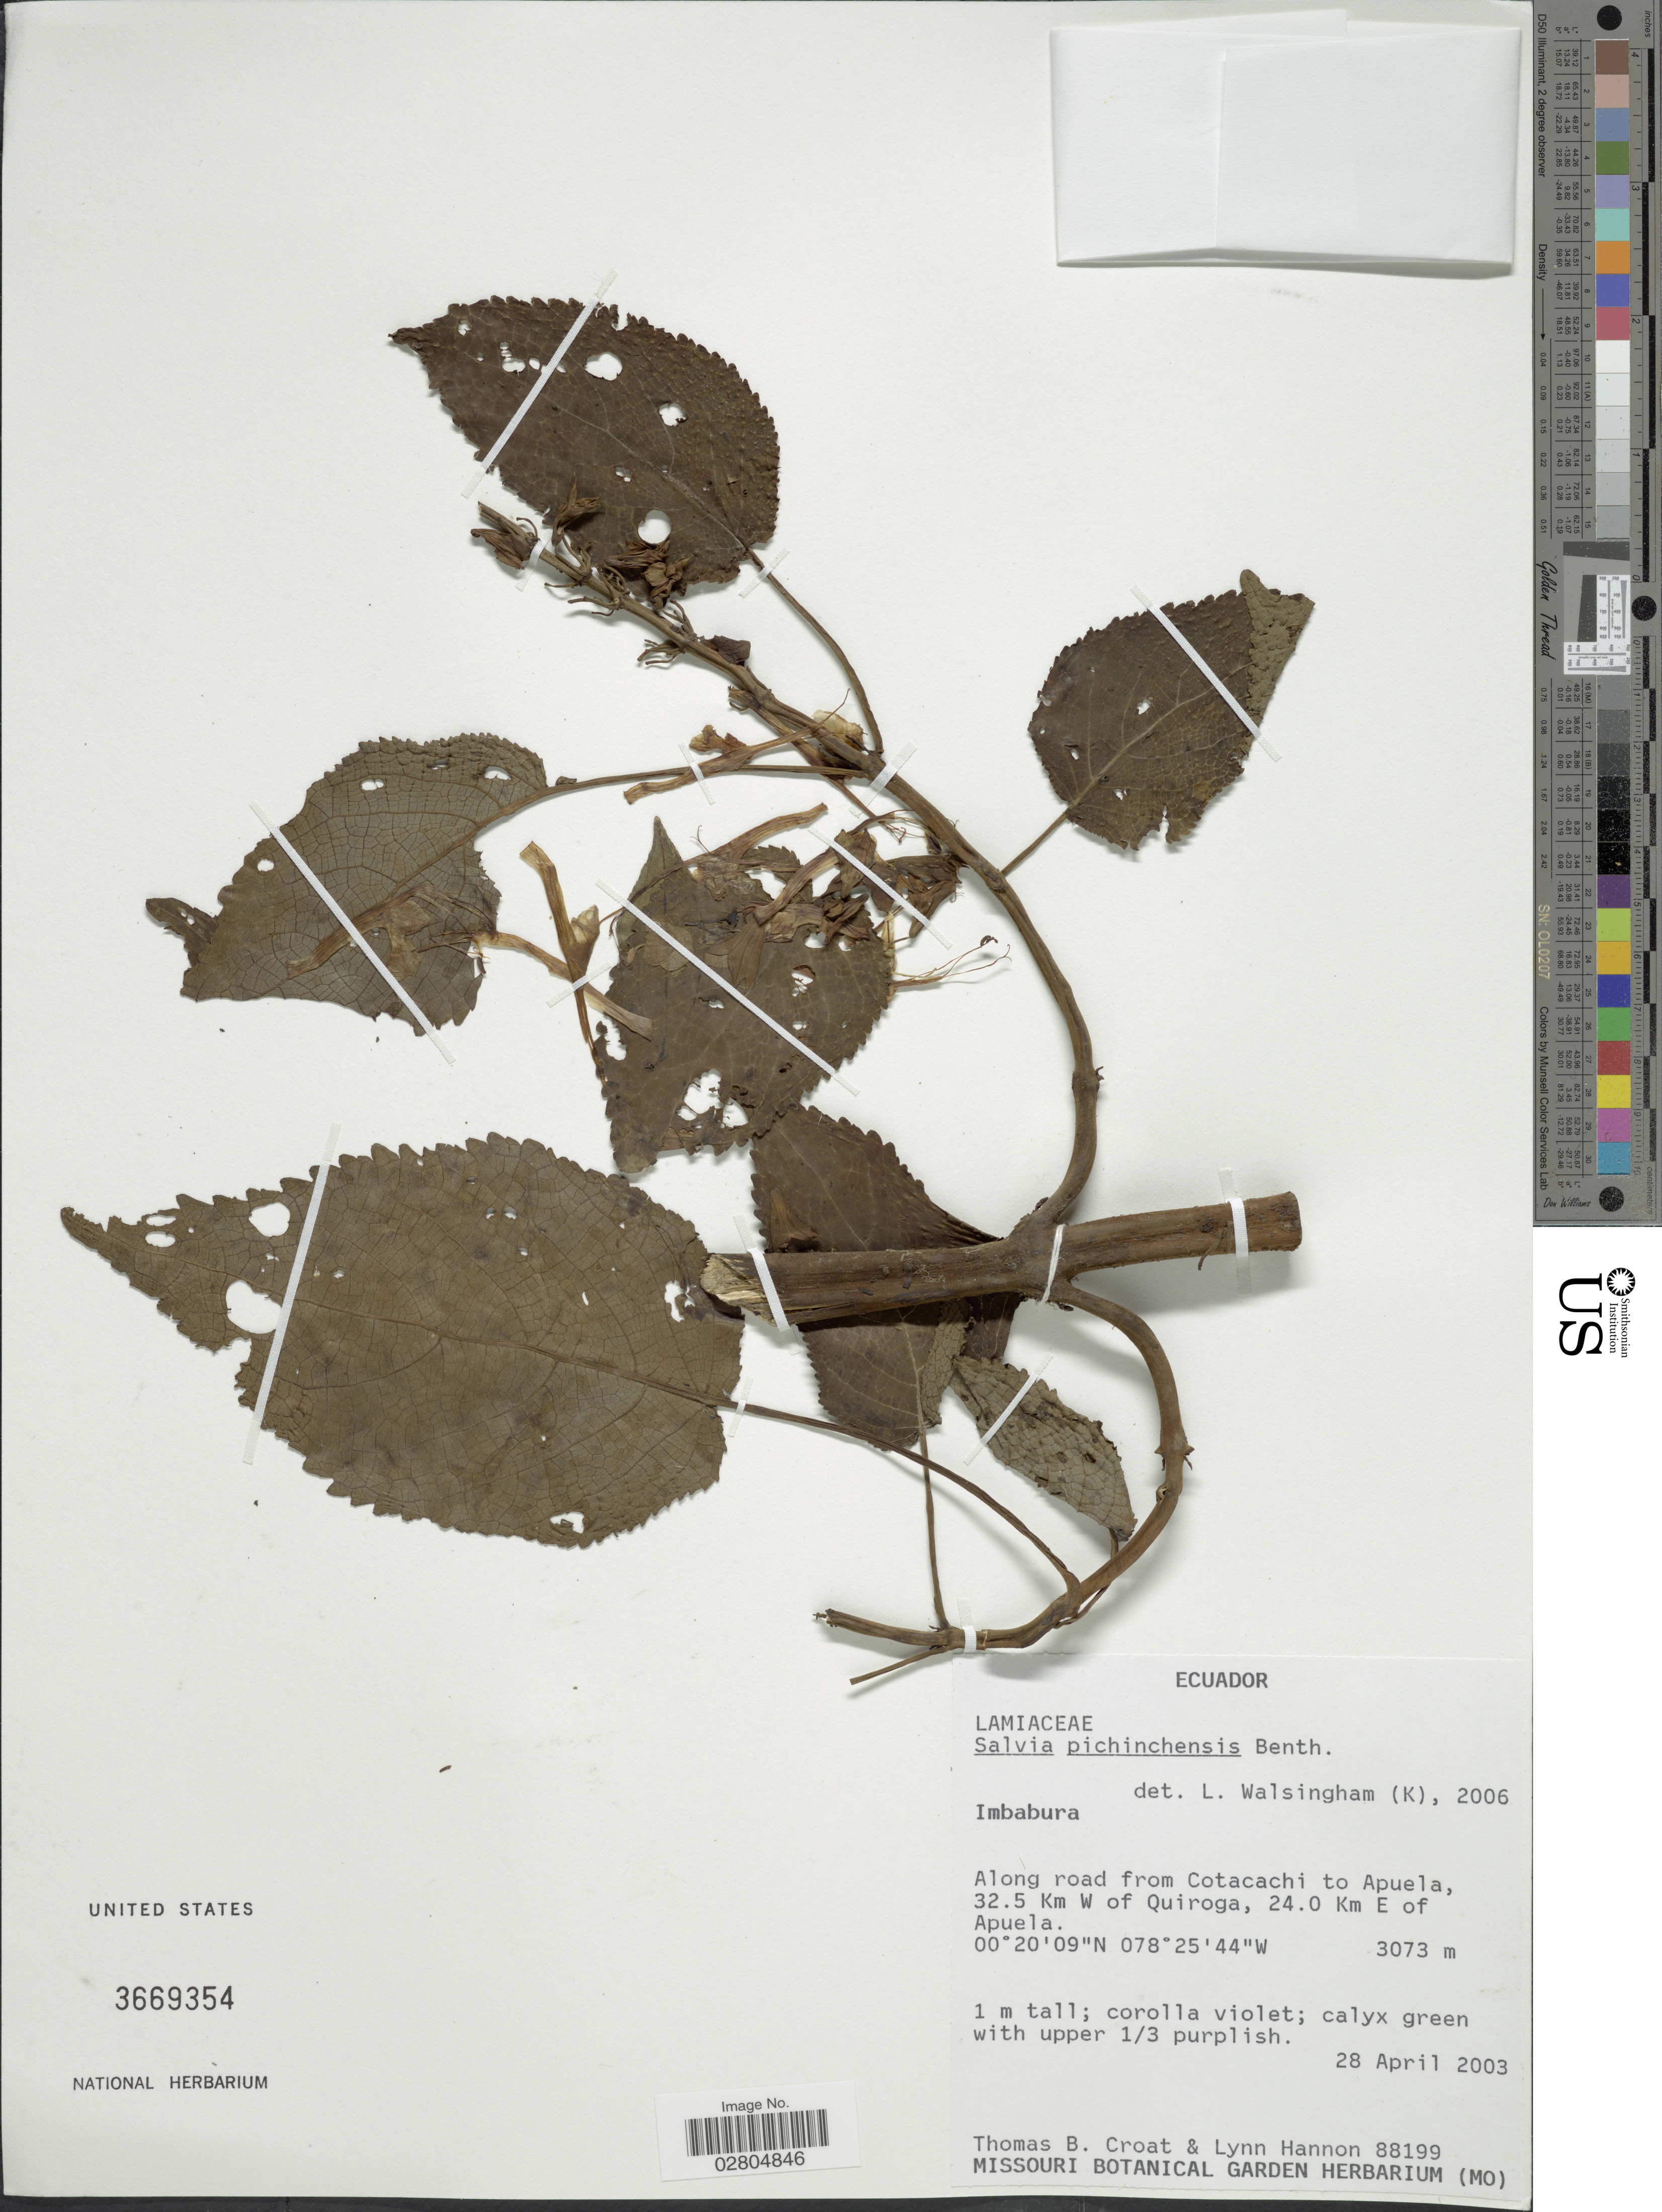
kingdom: Plantae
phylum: Tracheophyta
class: Magnoliopsida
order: Lamiales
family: Lamiaceae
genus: Salvia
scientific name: Salvia pichinchensis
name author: Benth.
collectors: T. B. Croat & L. Hannon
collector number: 88199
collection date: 2003-04-28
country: Ecuador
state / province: Imbabura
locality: Along road from Cotacachi to Apuela, 32.5 Km W of Quiroga, 24.0 Km E of Apuela.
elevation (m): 3073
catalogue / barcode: US 3669354